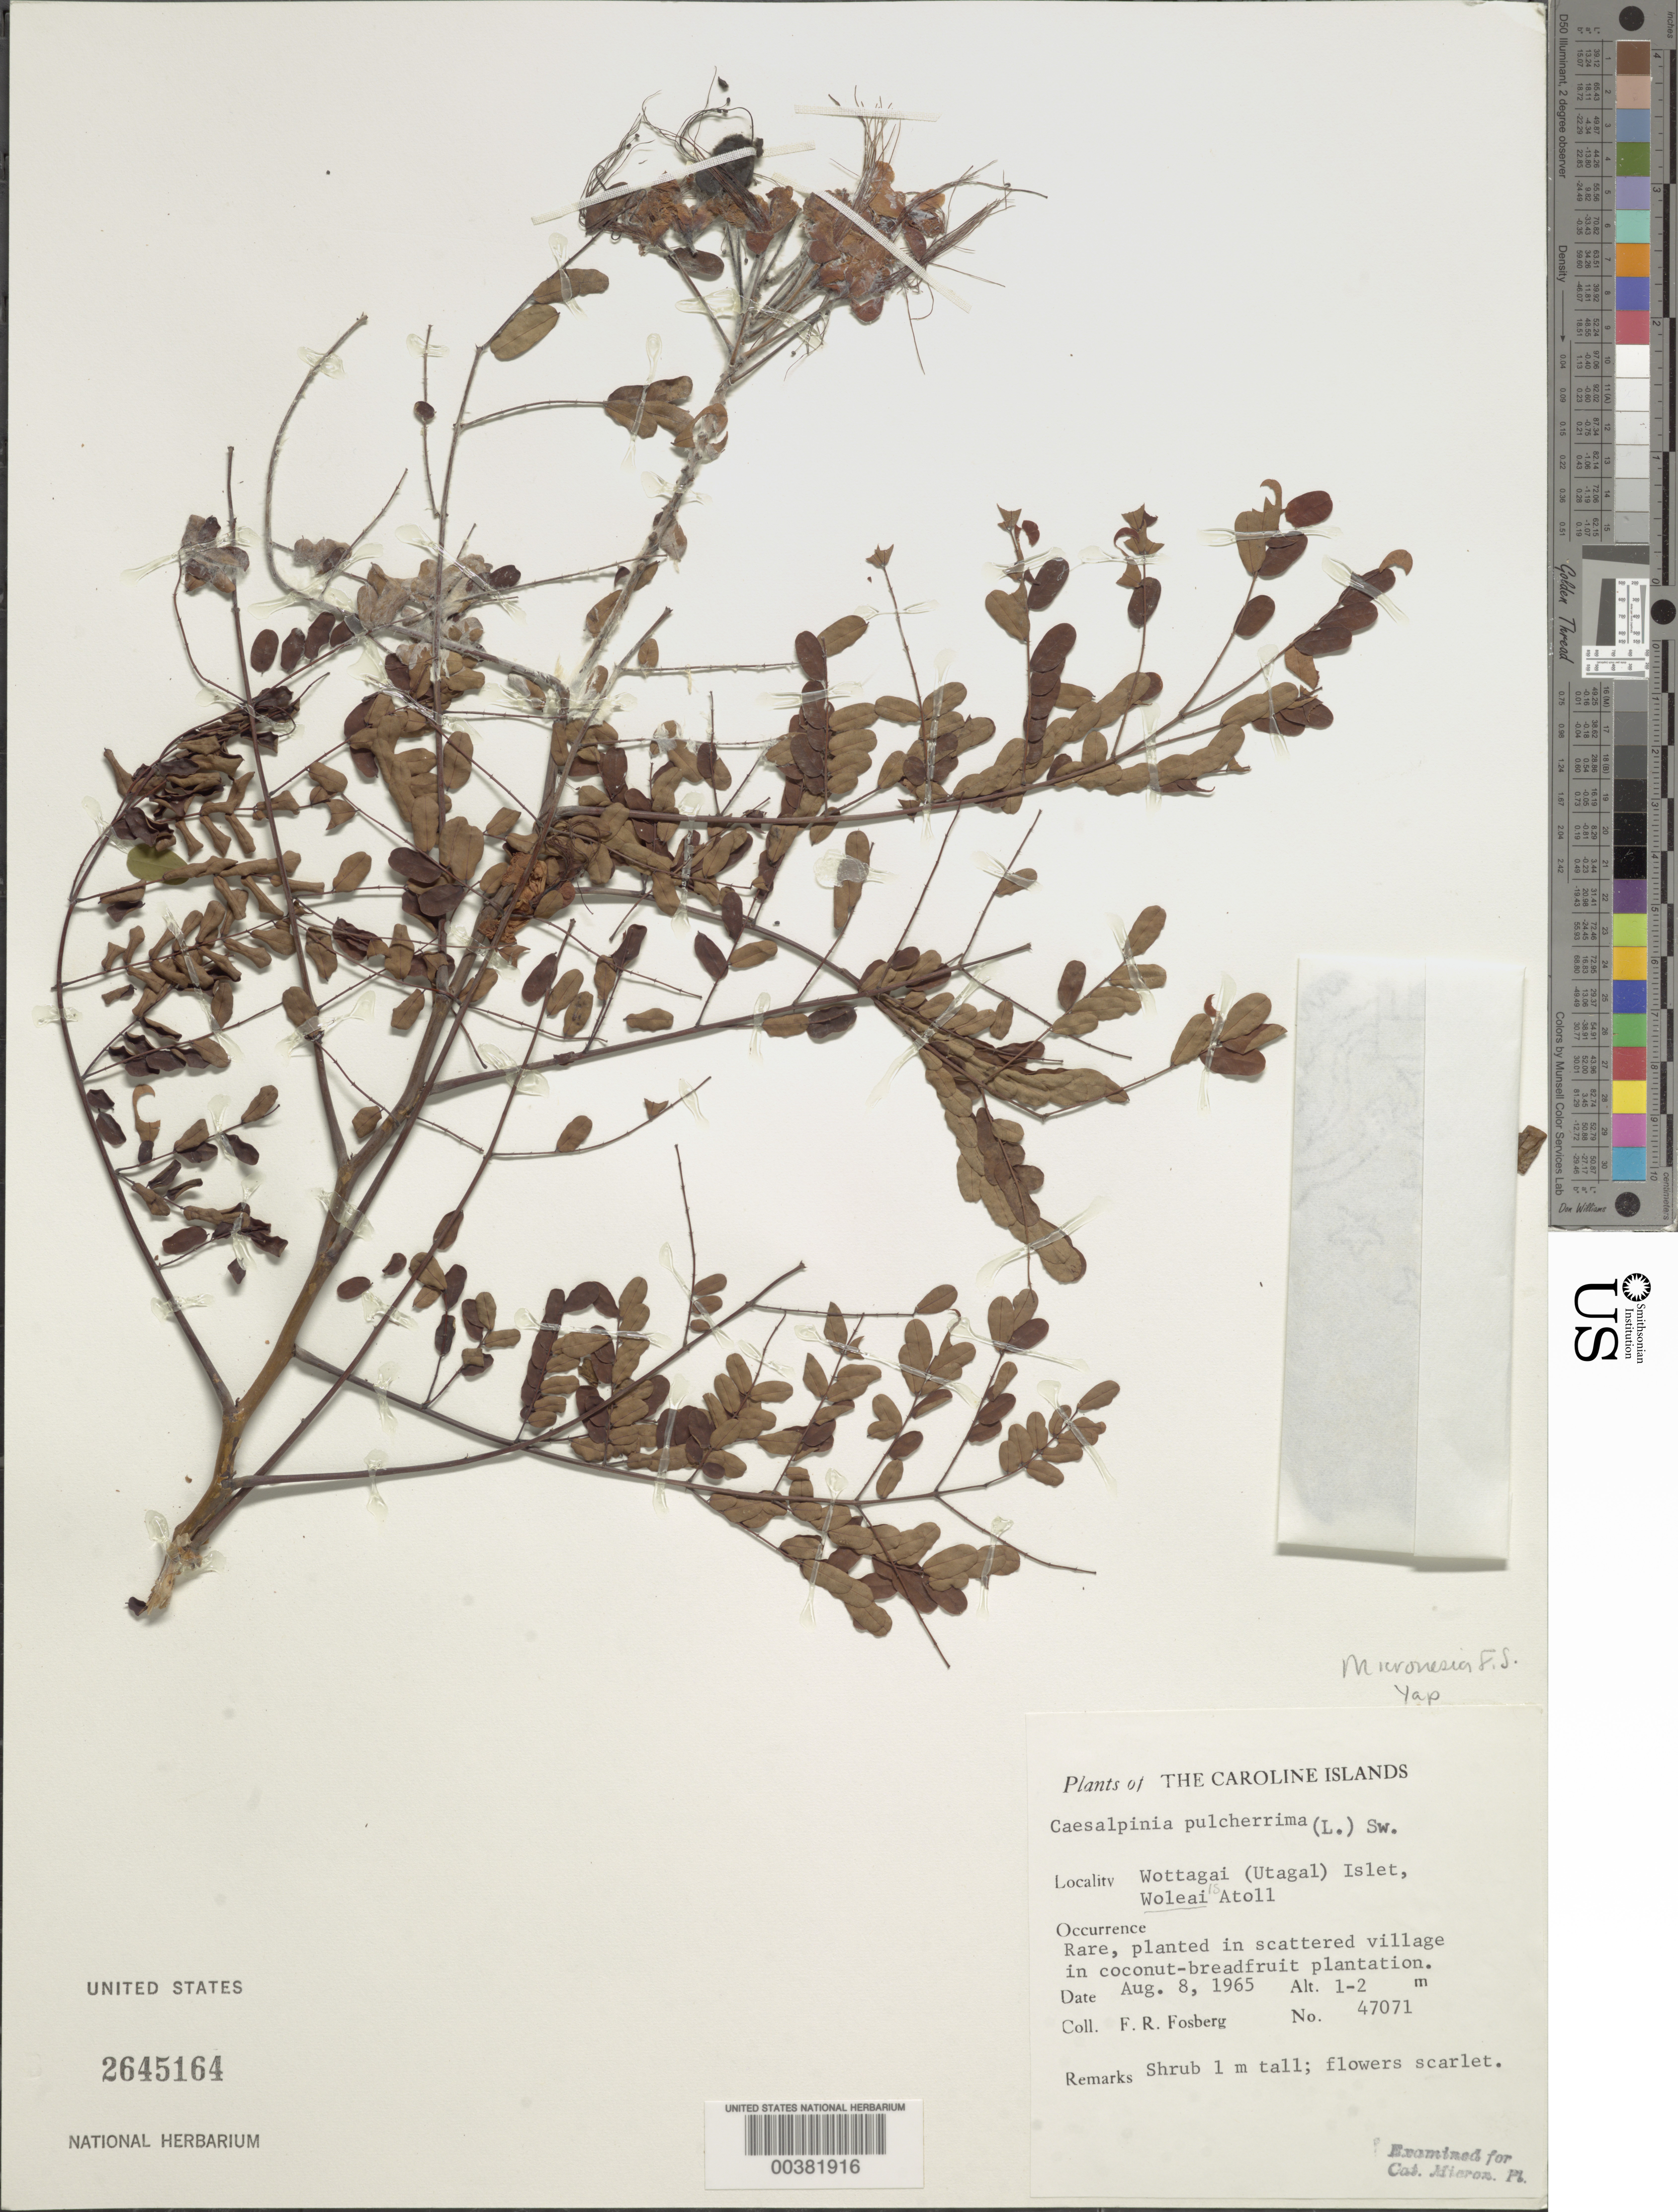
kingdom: Plantae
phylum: Tracheophyta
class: Magnoliopsida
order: Fabales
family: Fabaceae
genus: Caesalpinia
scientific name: Caesalpinia pulcherrima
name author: (L.) Sw.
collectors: F. R. Fosberg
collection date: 1946-08-19/1946-08-21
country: Micronesia, Federated States of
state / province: Kosrae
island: Lelu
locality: Lela (Lele) Harbor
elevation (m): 1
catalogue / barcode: US 2645164